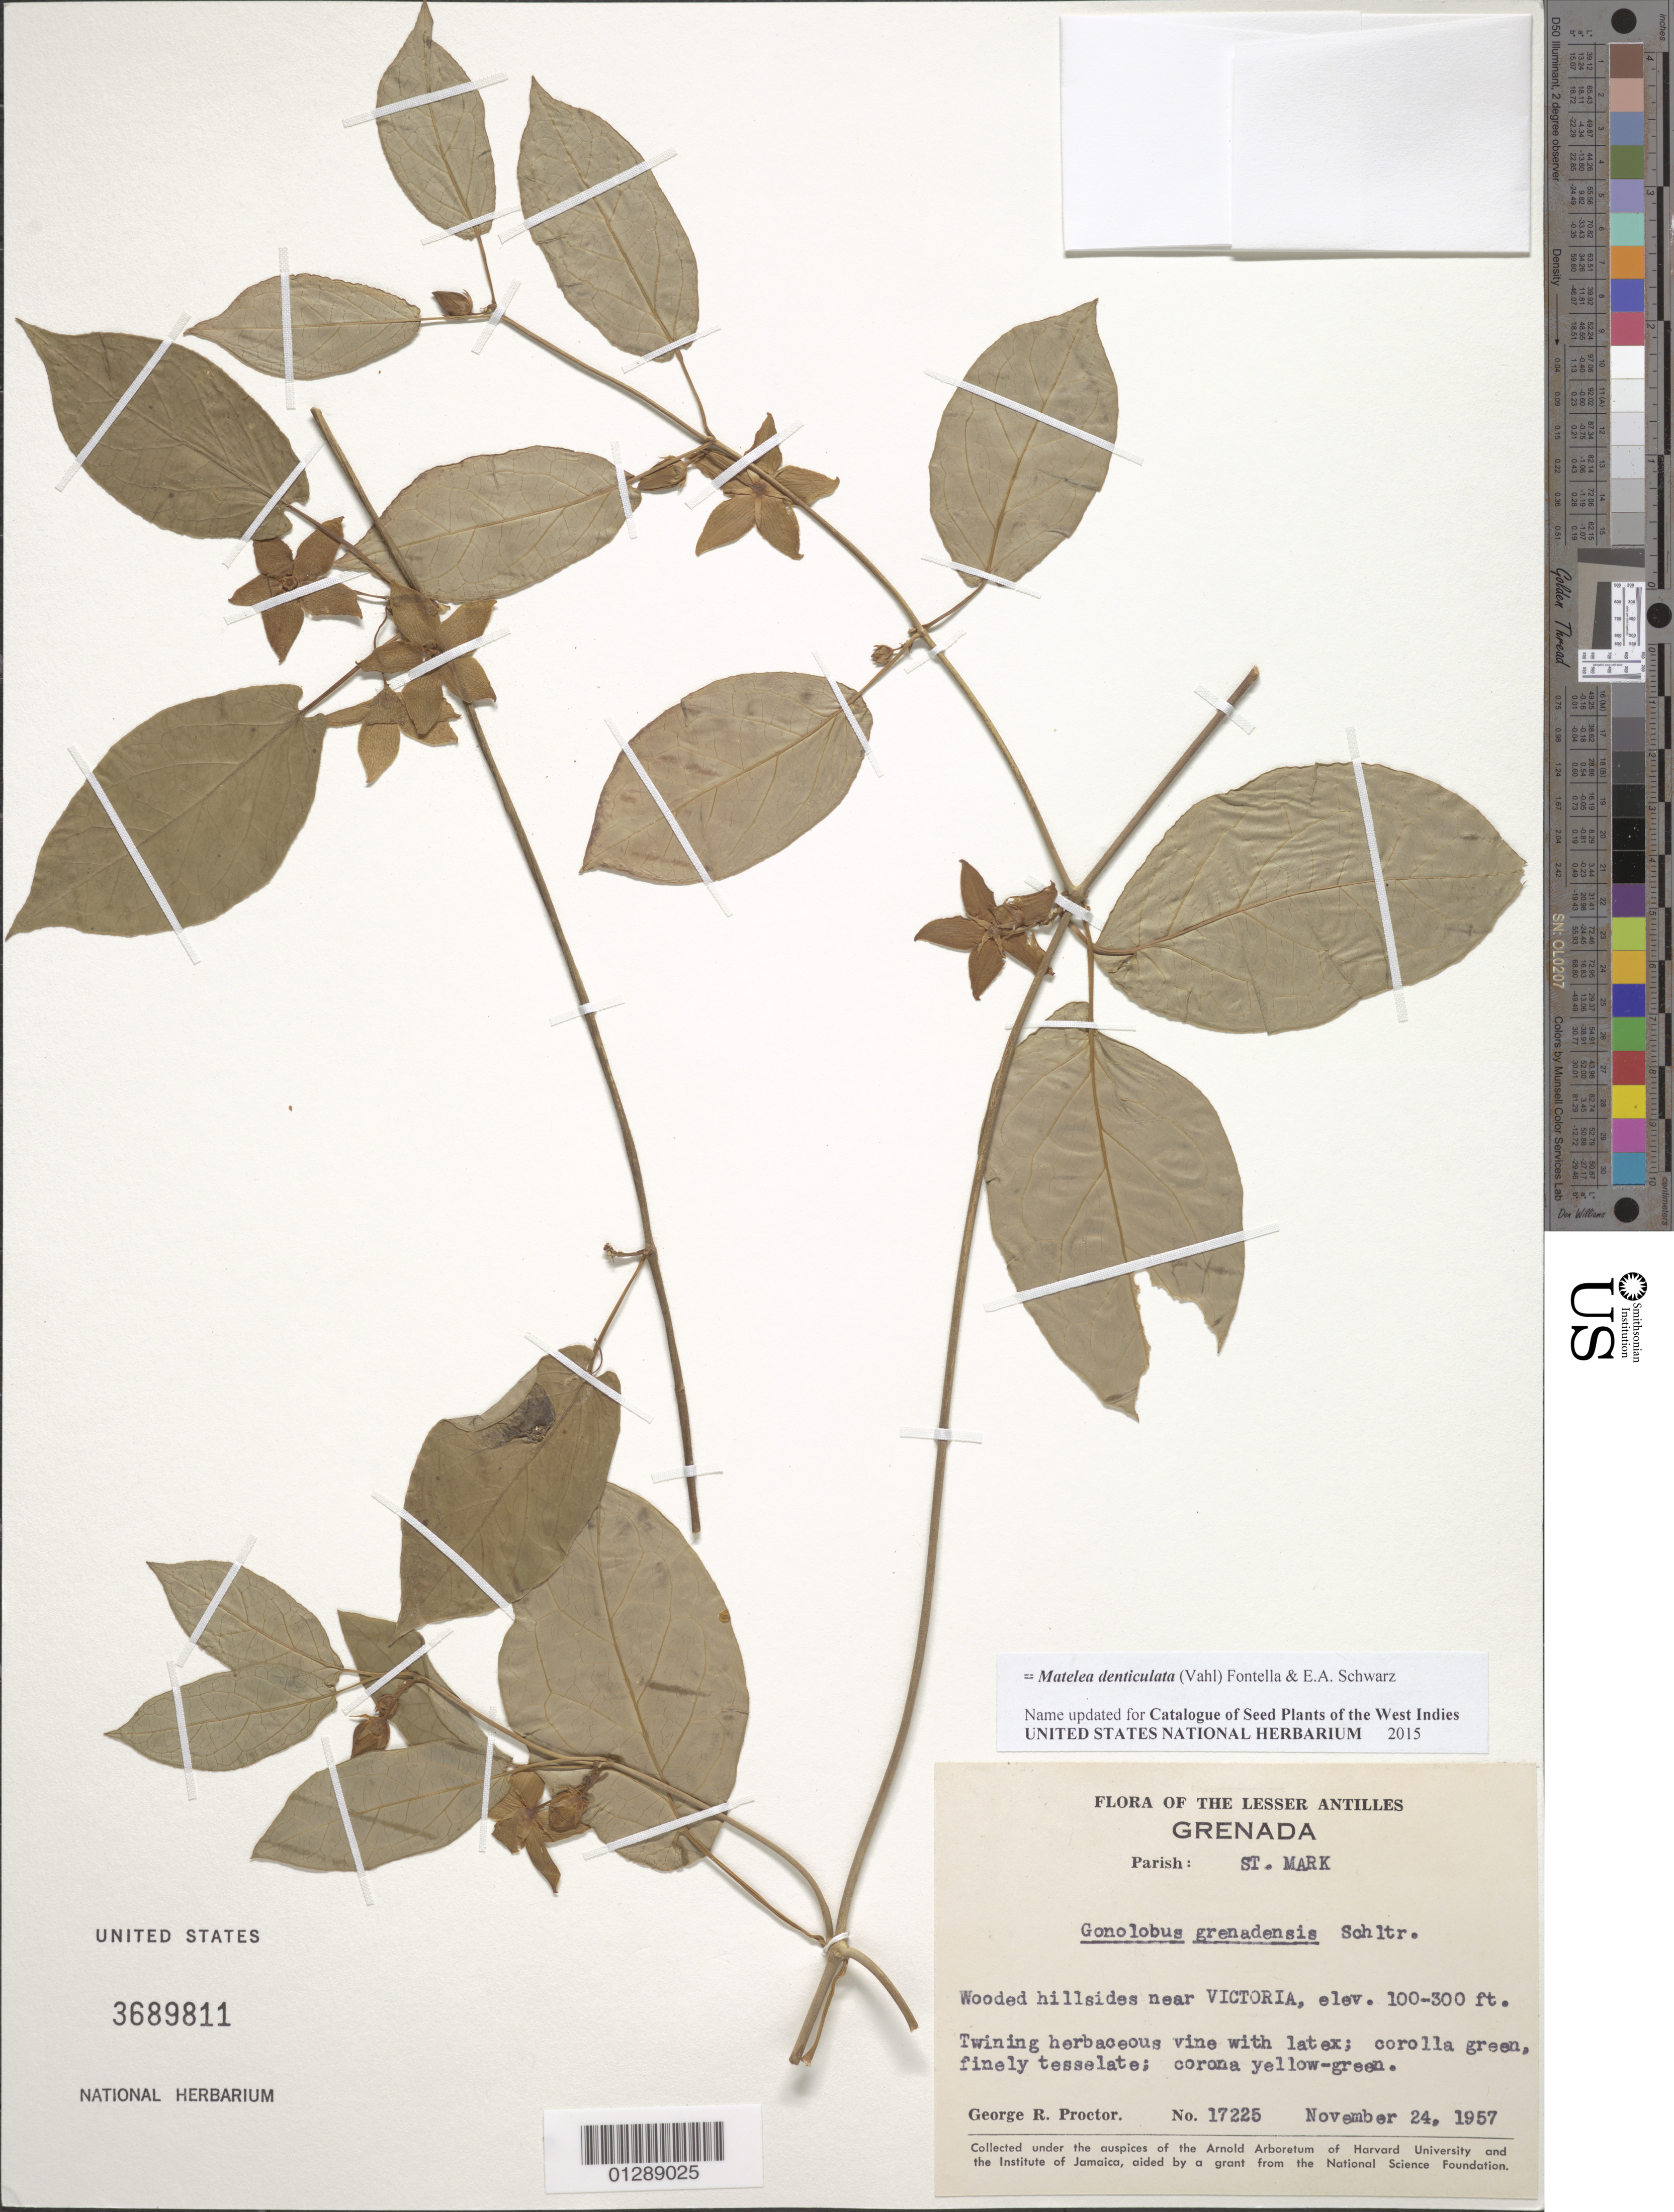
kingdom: Plantae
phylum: Tracheophyta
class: Magnoliopsida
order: Gentianales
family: Apocynaceae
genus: Matelea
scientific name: Matelea denticulata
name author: (Vahl) Fontella & E.A. Schwarz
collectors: G. R. Proctor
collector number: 17225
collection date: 1957-11-24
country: Grenada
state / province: Saint Mark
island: Grenada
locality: Victoria, near.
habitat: Wooded hillsides.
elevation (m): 30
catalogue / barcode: US 3689811